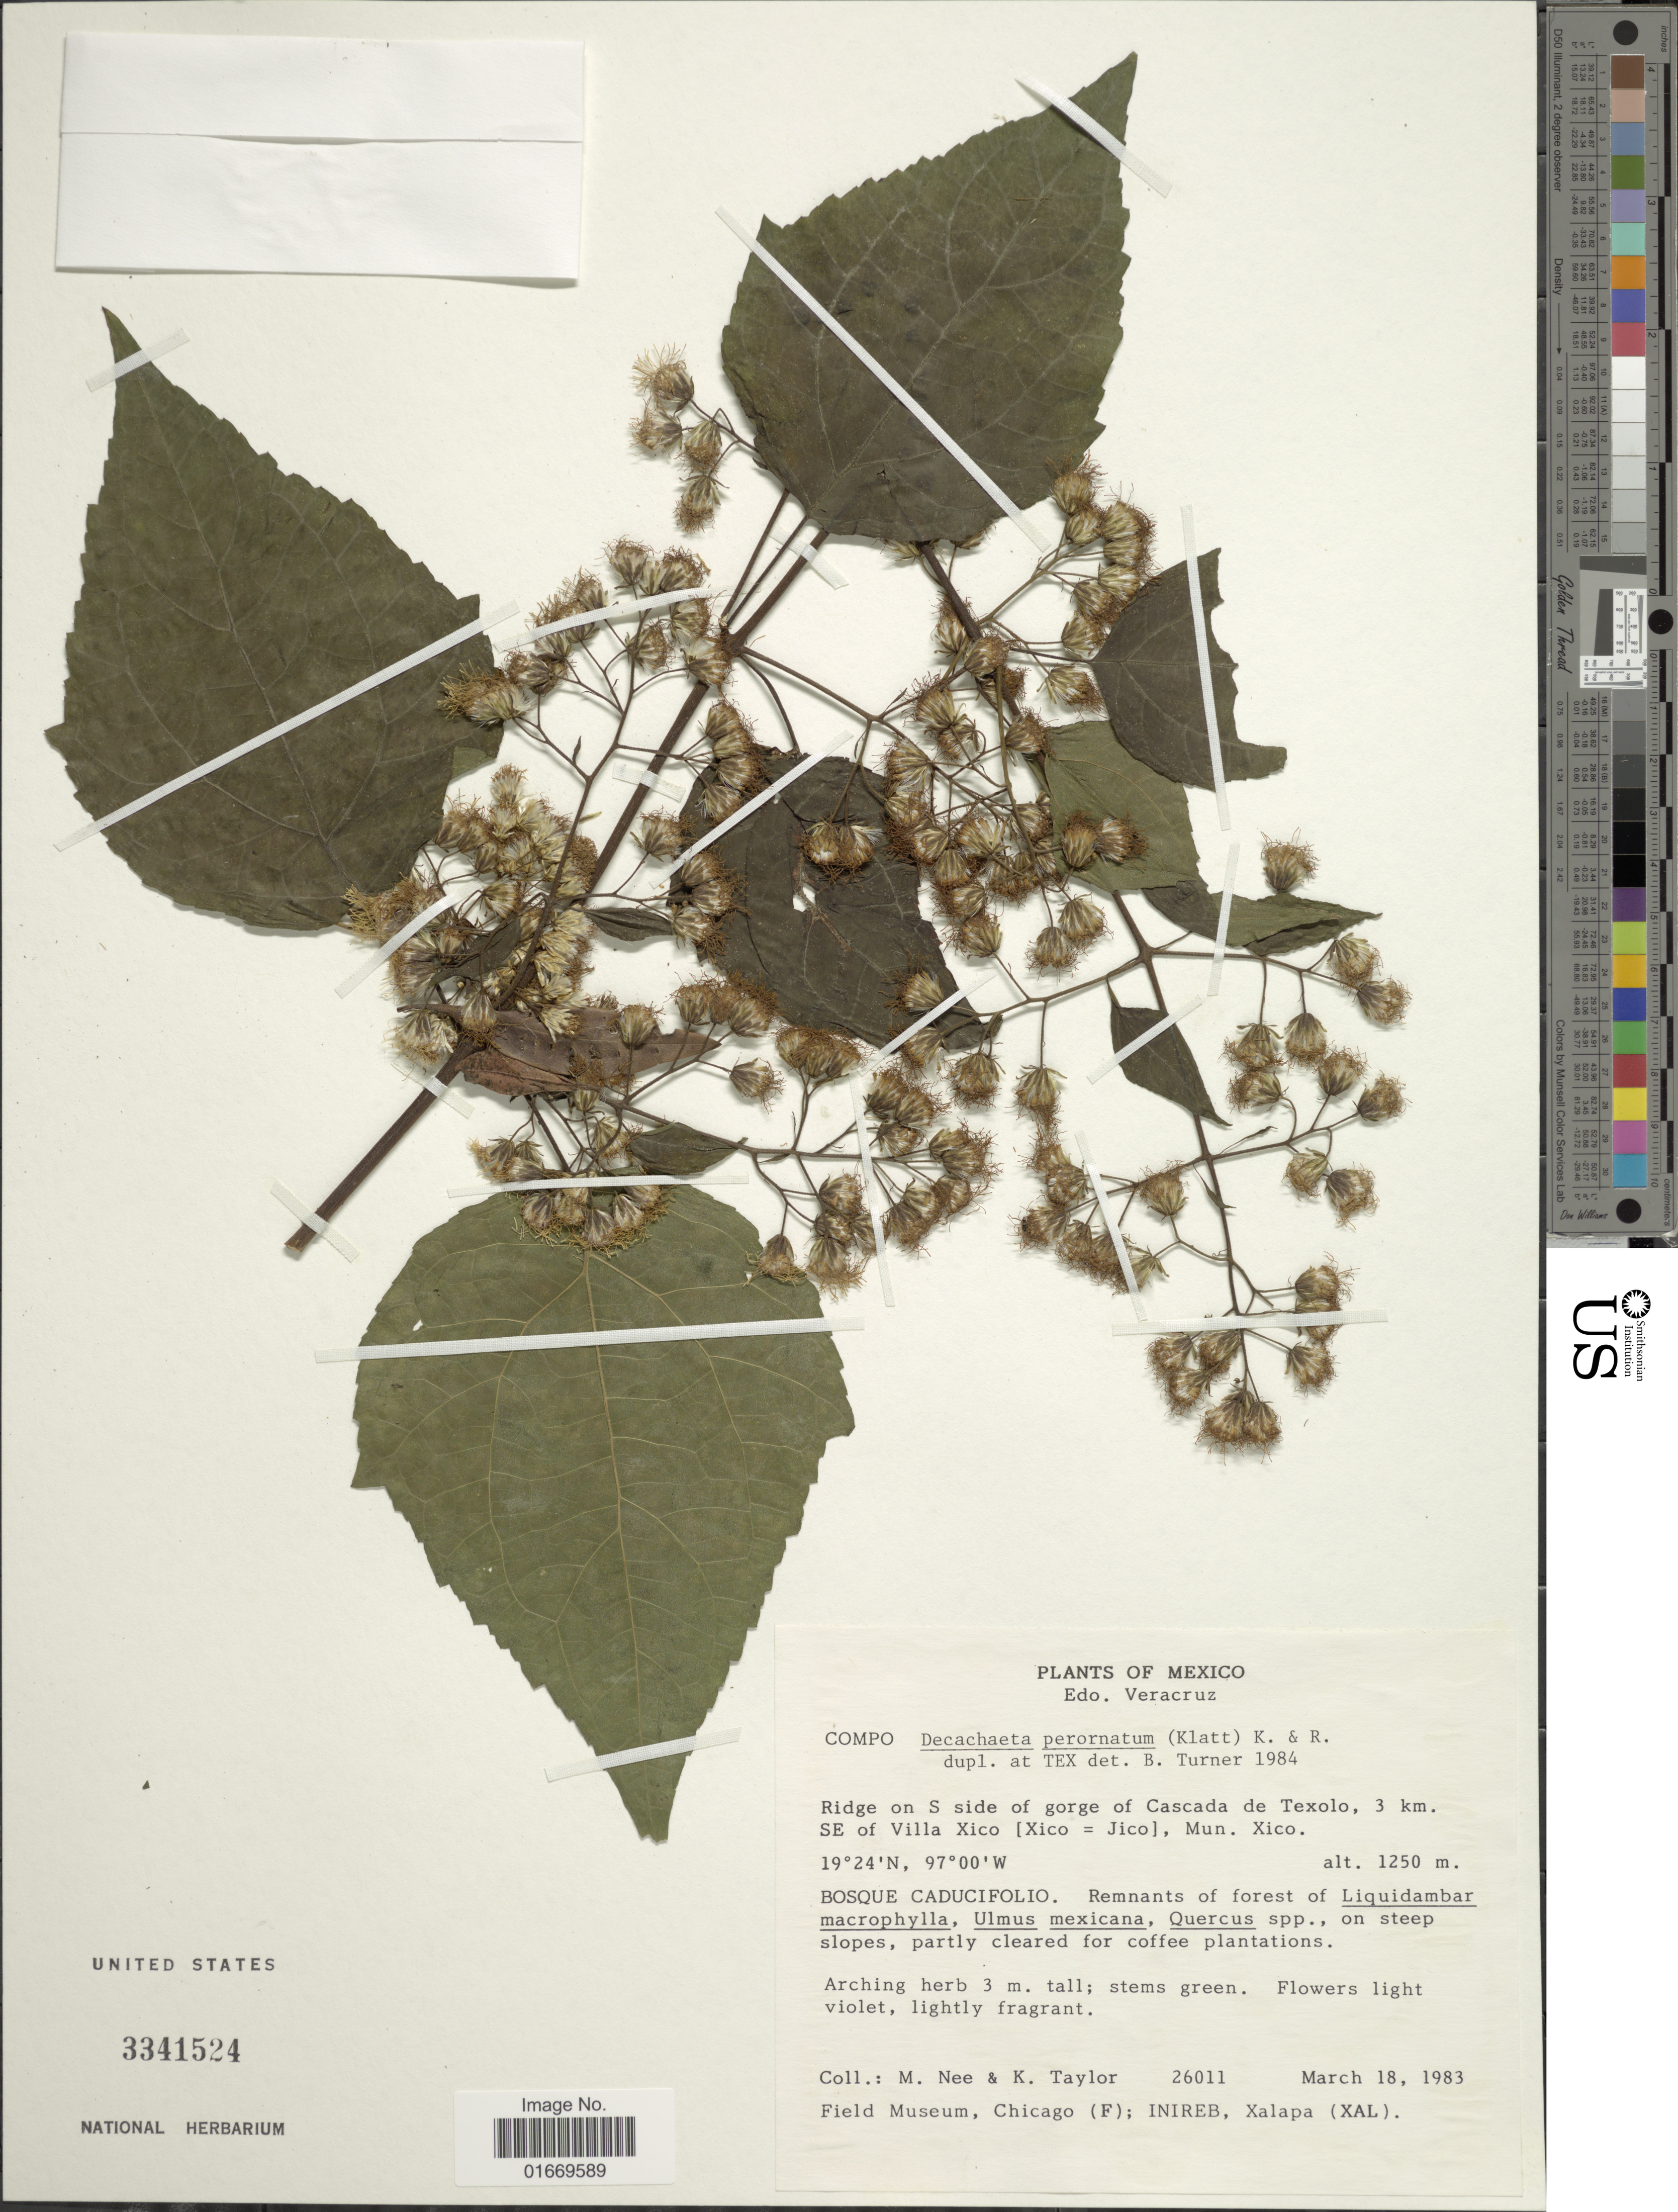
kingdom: Plantae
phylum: Tracheophyta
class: Magnoliopsida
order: Asterales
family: Asteraceae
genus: Decachaeta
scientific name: Decachaeta perornata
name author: (Klatt) R.M. King & H. Rob.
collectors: M. Nee & K. Taylor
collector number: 26011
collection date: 1983-03-18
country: Mexico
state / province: Veracruz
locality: Mexico. Edo. Veracruz. Ridge on S side of gorge of Cascada de Texolo, 3 km. SE of Villa Xico = Jico), Mun. Xico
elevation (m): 1250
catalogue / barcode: US 3341524